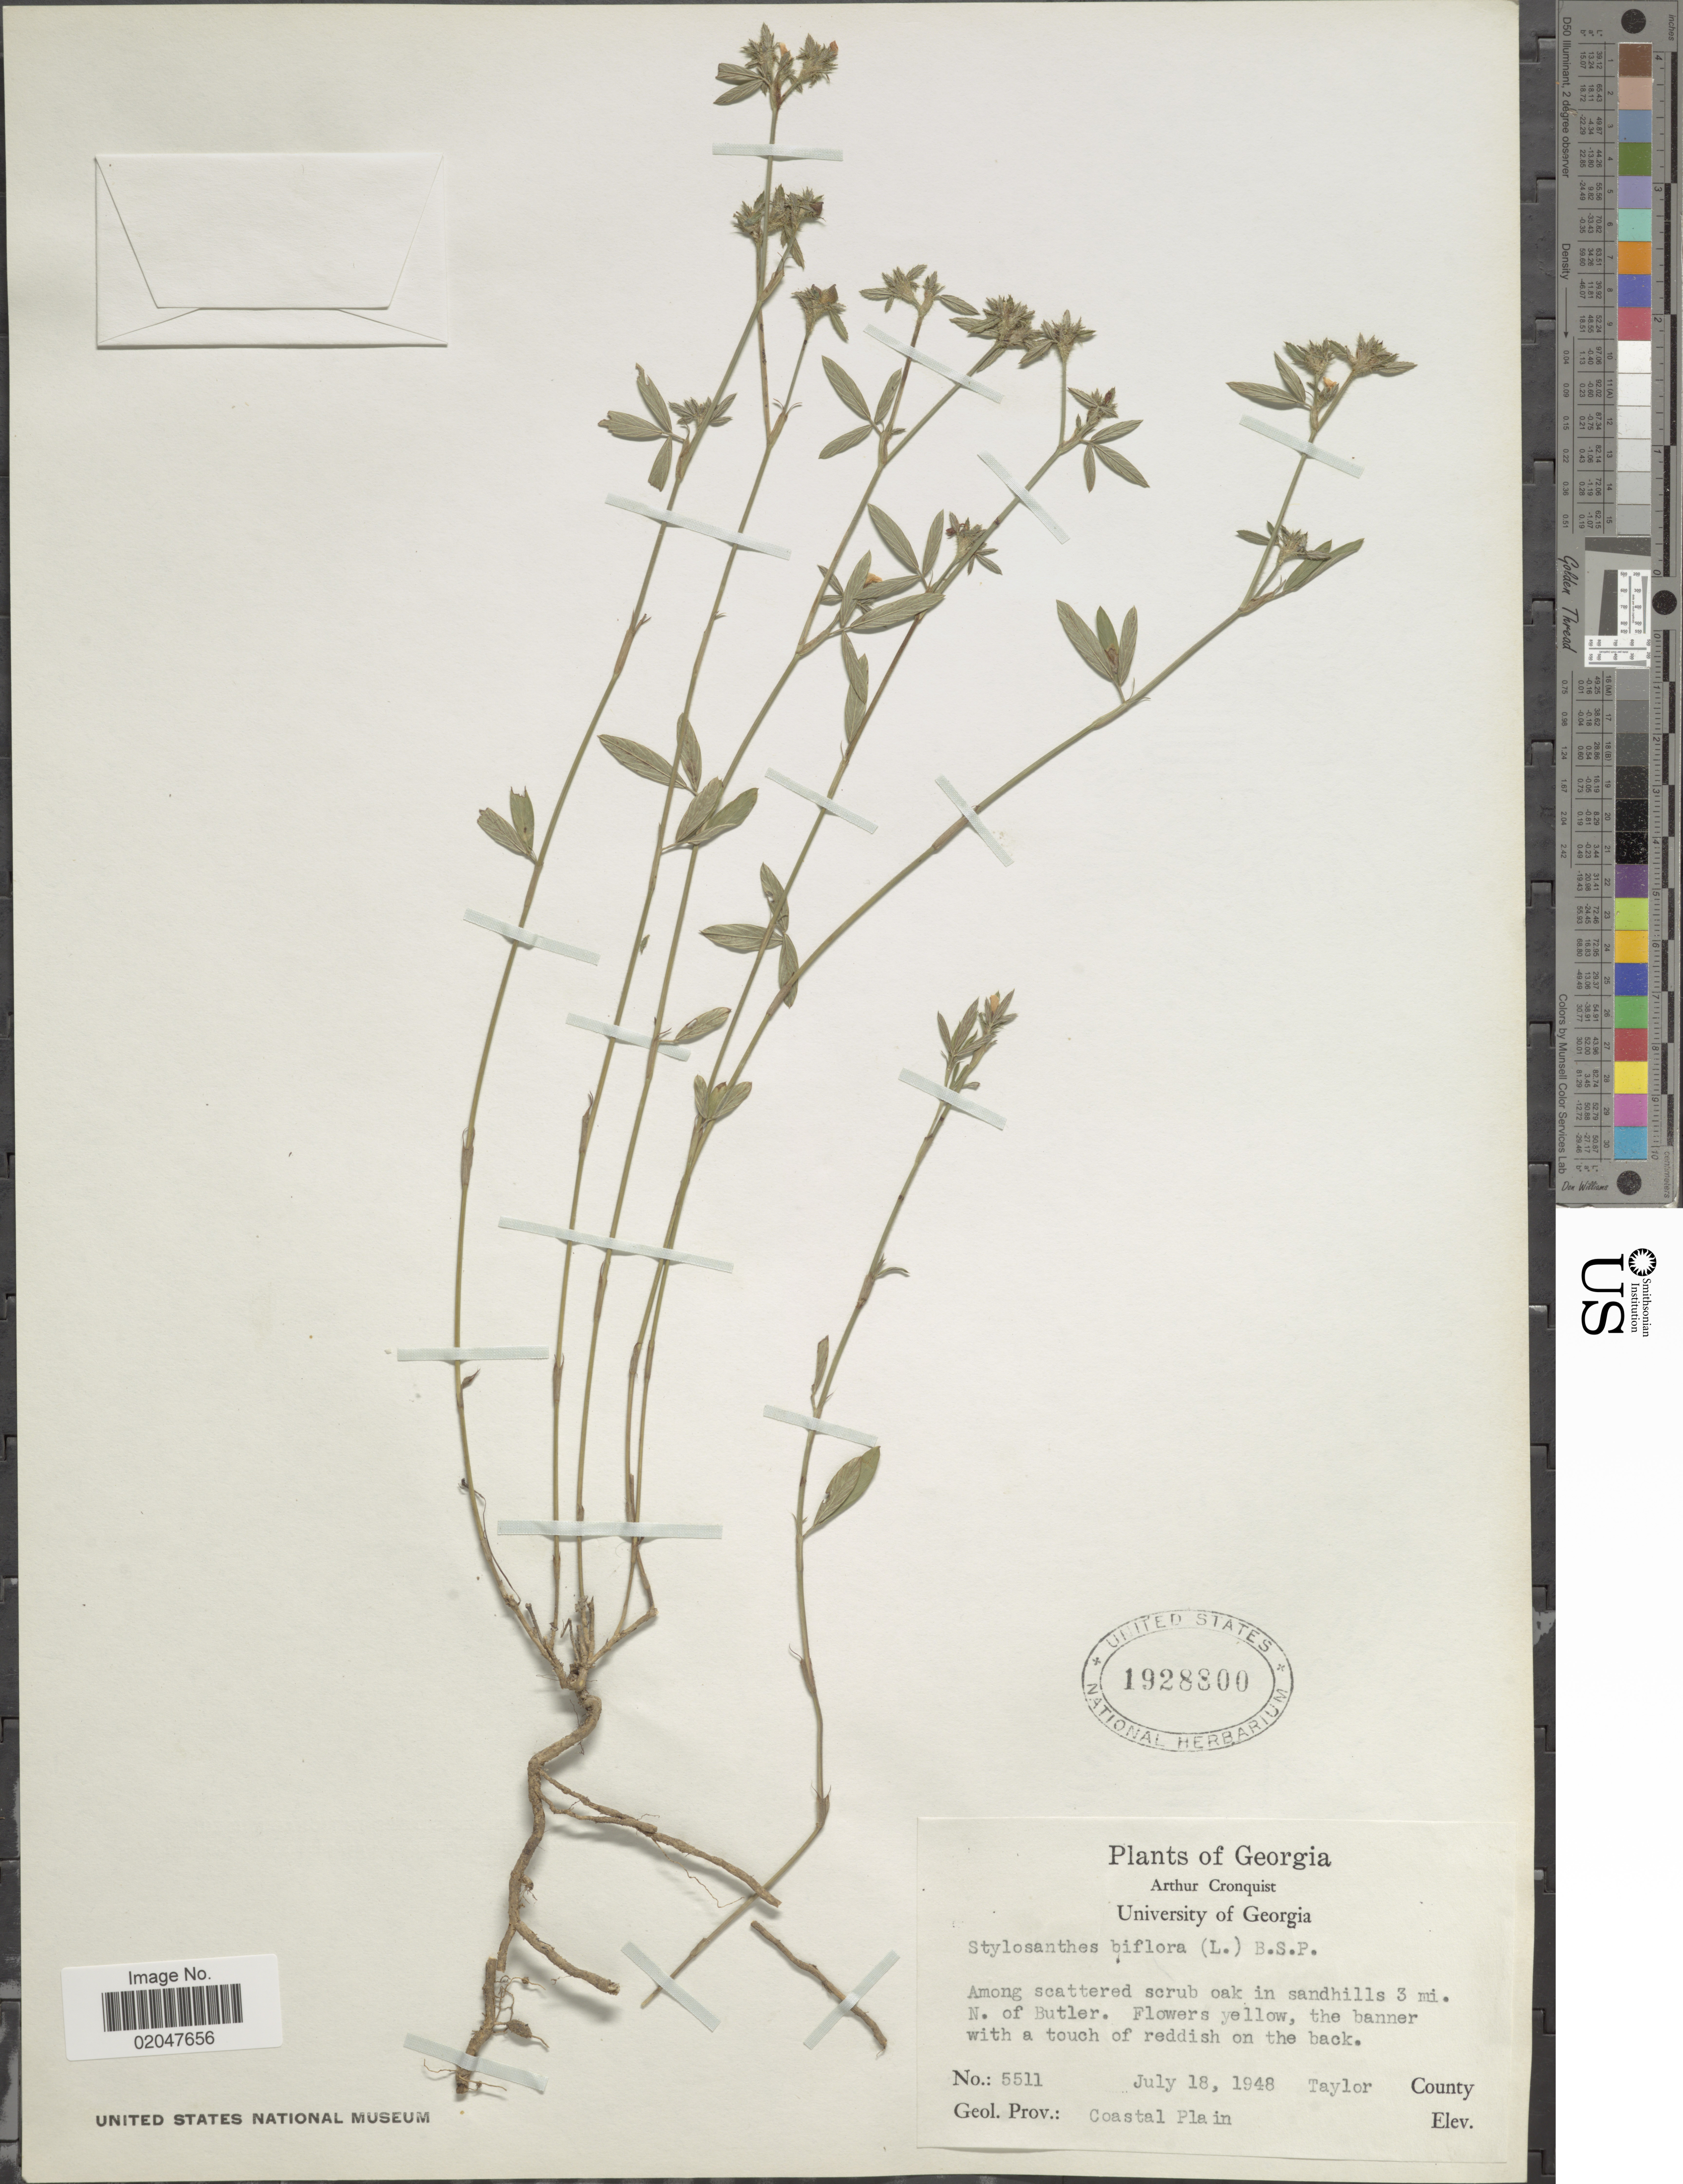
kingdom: Plantae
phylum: Tracheophyta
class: Magnoliopsida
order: Fabales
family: Fabaceae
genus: Stylosanthes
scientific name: Stylosanthes biflora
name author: (L.) Britton et al.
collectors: A. J. Cronquist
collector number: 5511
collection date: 1948-07-18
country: United States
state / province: Georgia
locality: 3 mi N of Butler, Taylor County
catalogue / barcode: US 1928800